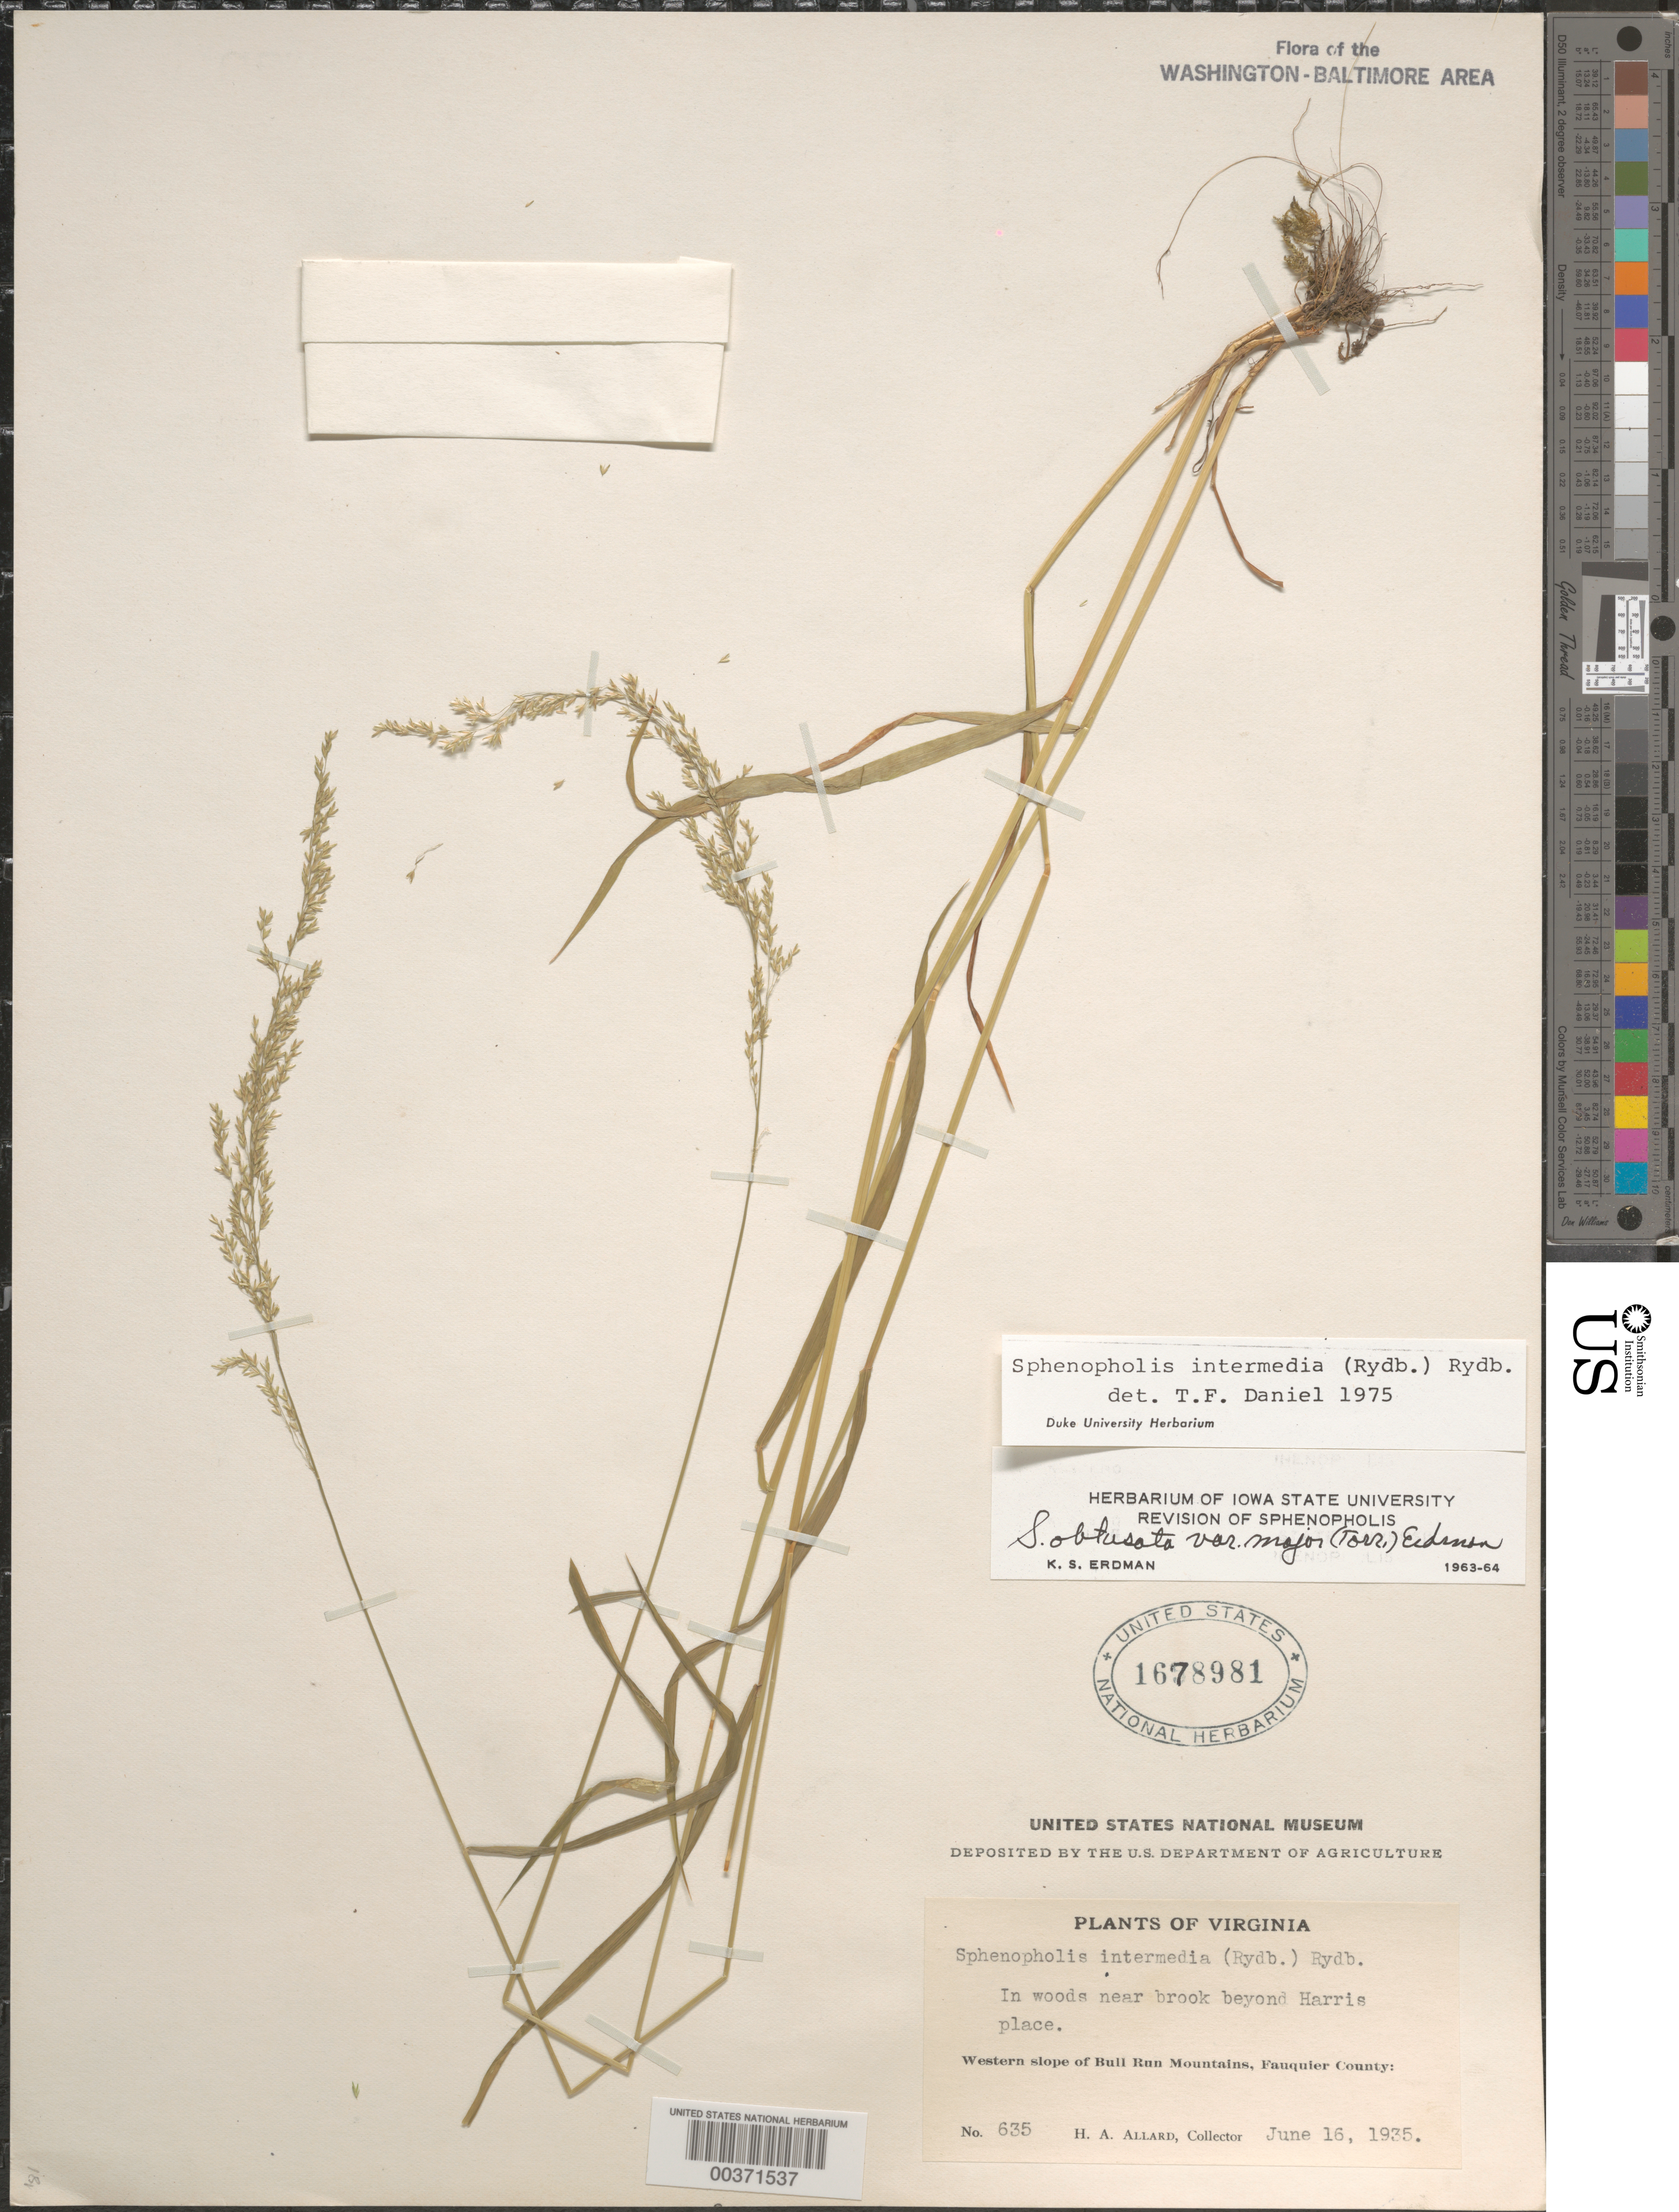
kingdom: Plantae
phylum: Tracheophyta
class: Liliopsida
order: Poales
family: Poaceae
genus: Sphenopholis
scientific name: Sphenopholis intermedia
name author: (Rydb.) Rydb.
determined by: Daniel, Thomas F.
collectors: H. A. Allard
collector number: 635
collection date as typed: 16 Jun 1935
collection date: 1935-06-16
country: United States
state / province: Virginia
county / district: Fauquier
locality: Harris place.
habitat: Wooded area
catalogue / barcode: US 1678981